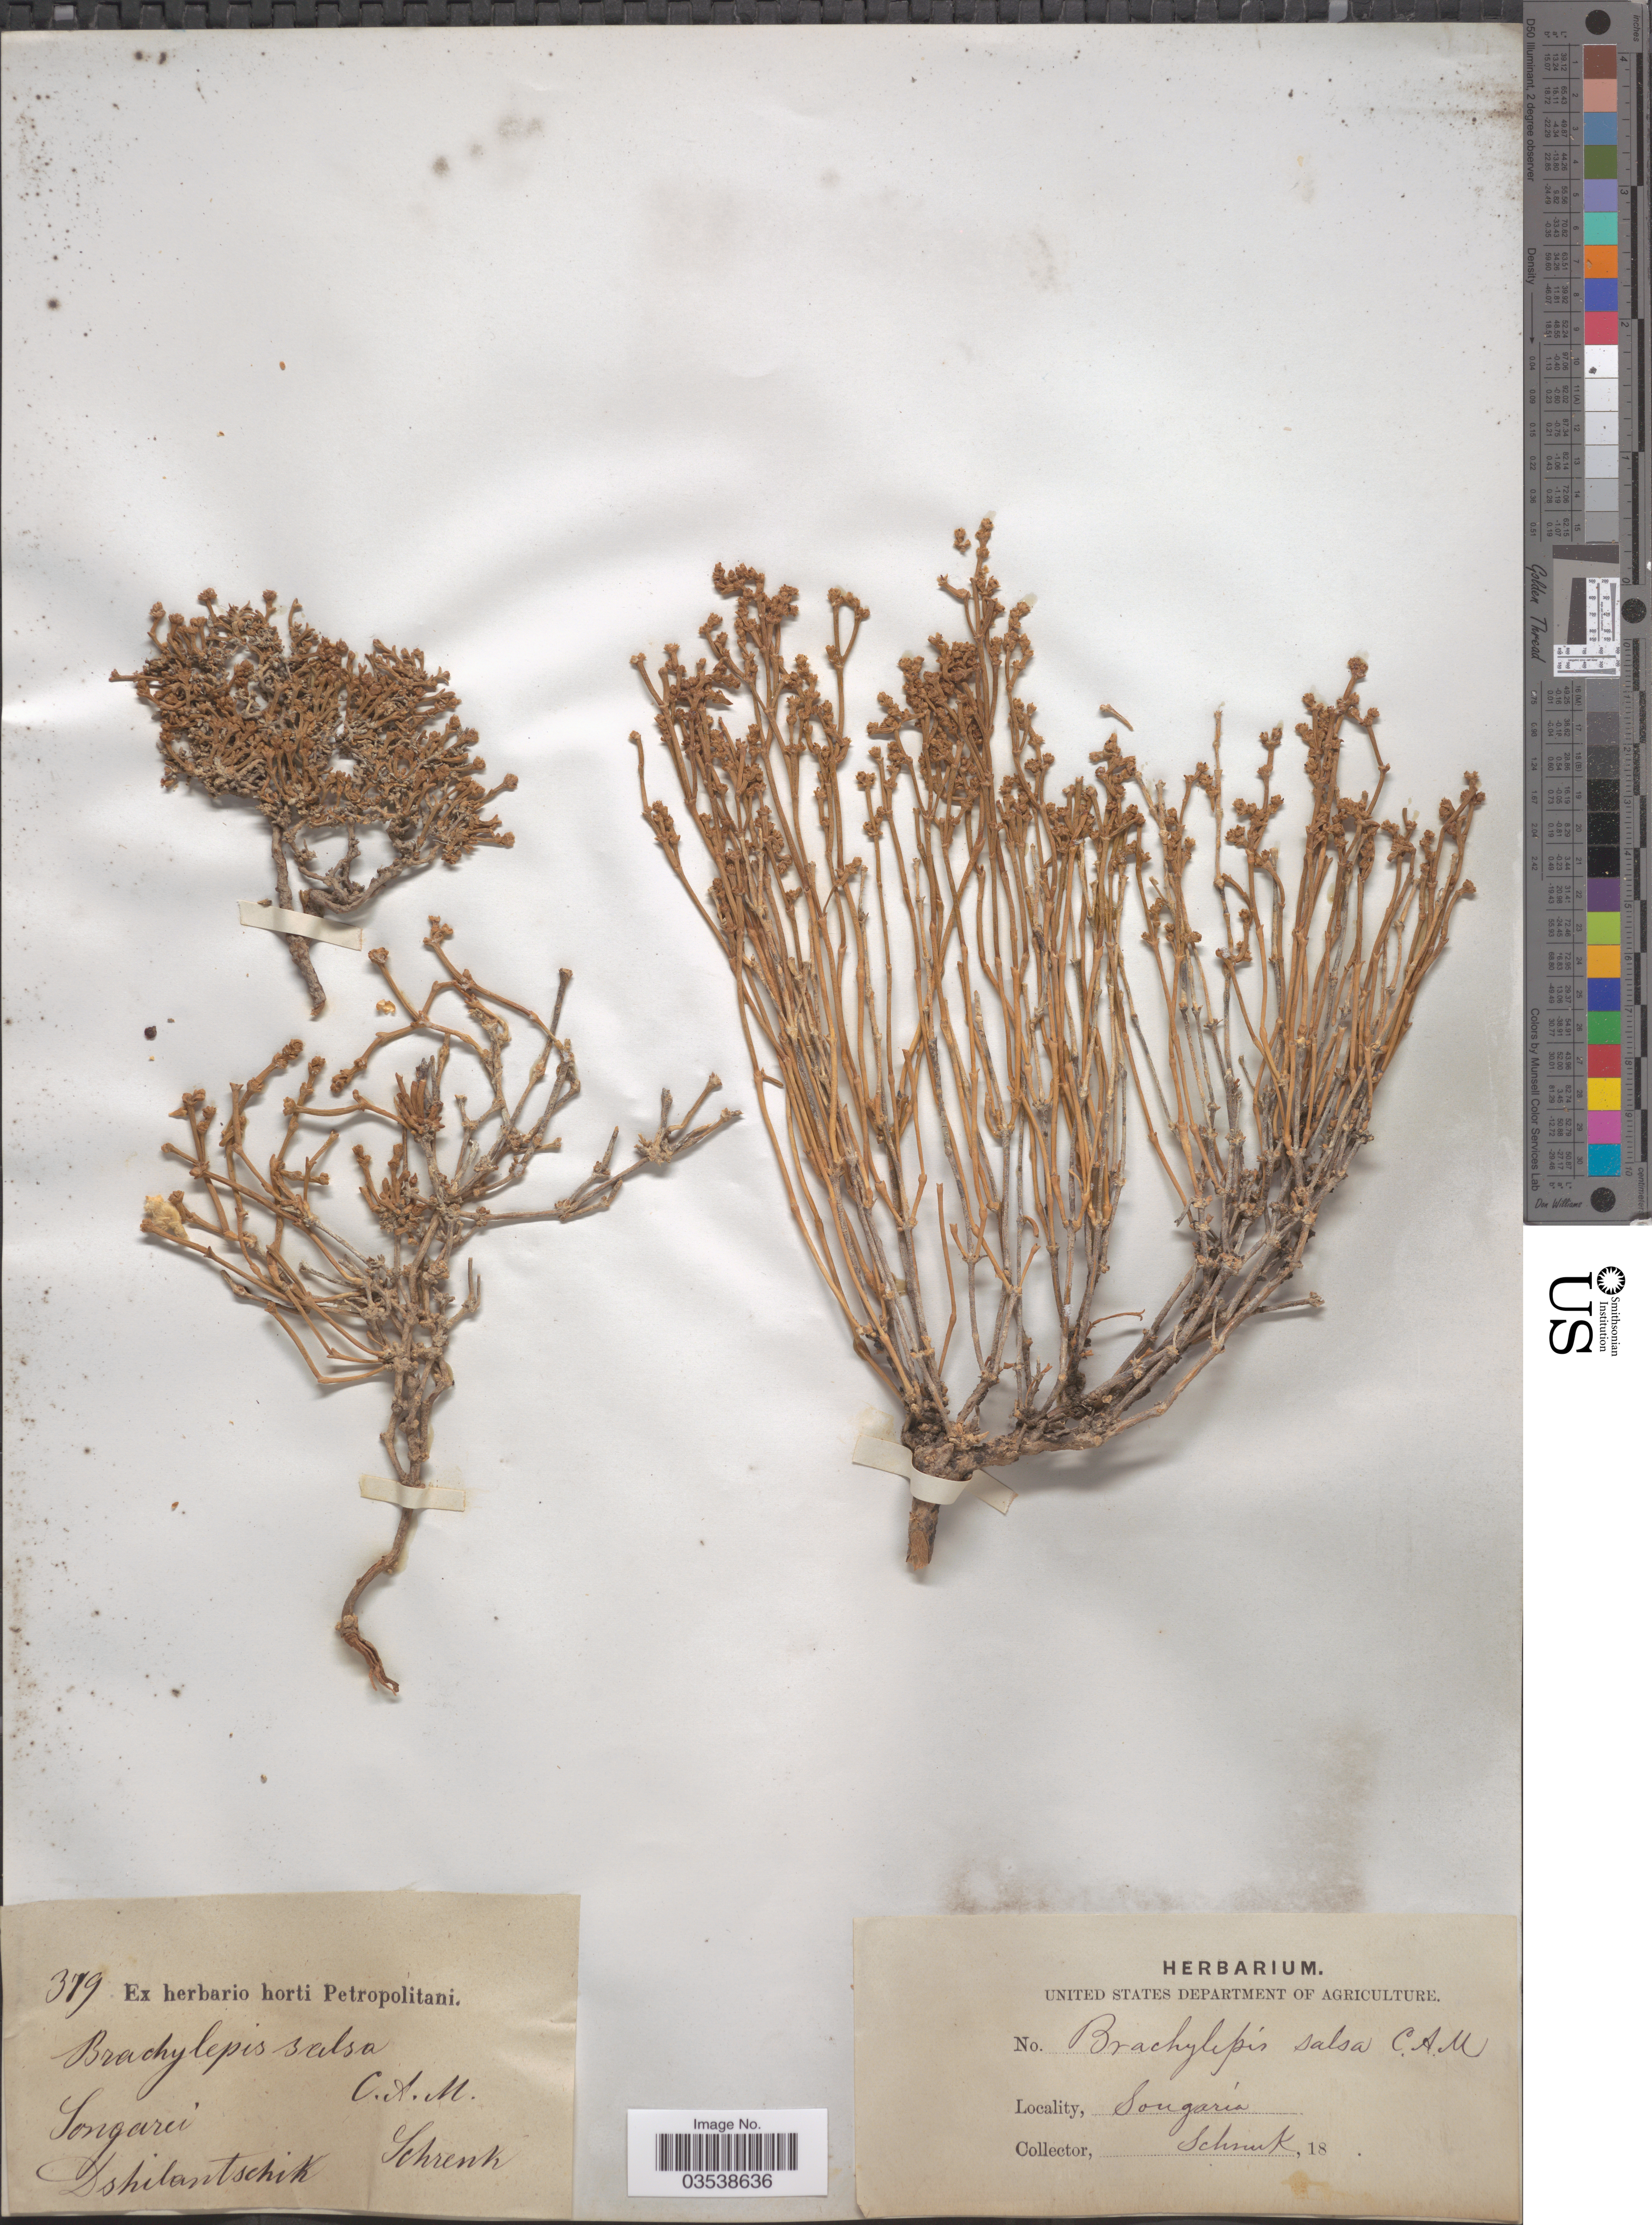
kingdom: Plantae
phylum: Tracheophyta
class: Magnoliopsida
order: Caryophyllales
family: Amaranthaceae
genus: Anabasis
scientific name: Anabasis salsa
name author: Benth. ex Volkens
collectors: A.G. Schrenk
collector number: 319*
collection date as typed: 18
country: Kazakhstan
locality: Songaria. Dshilantschik.